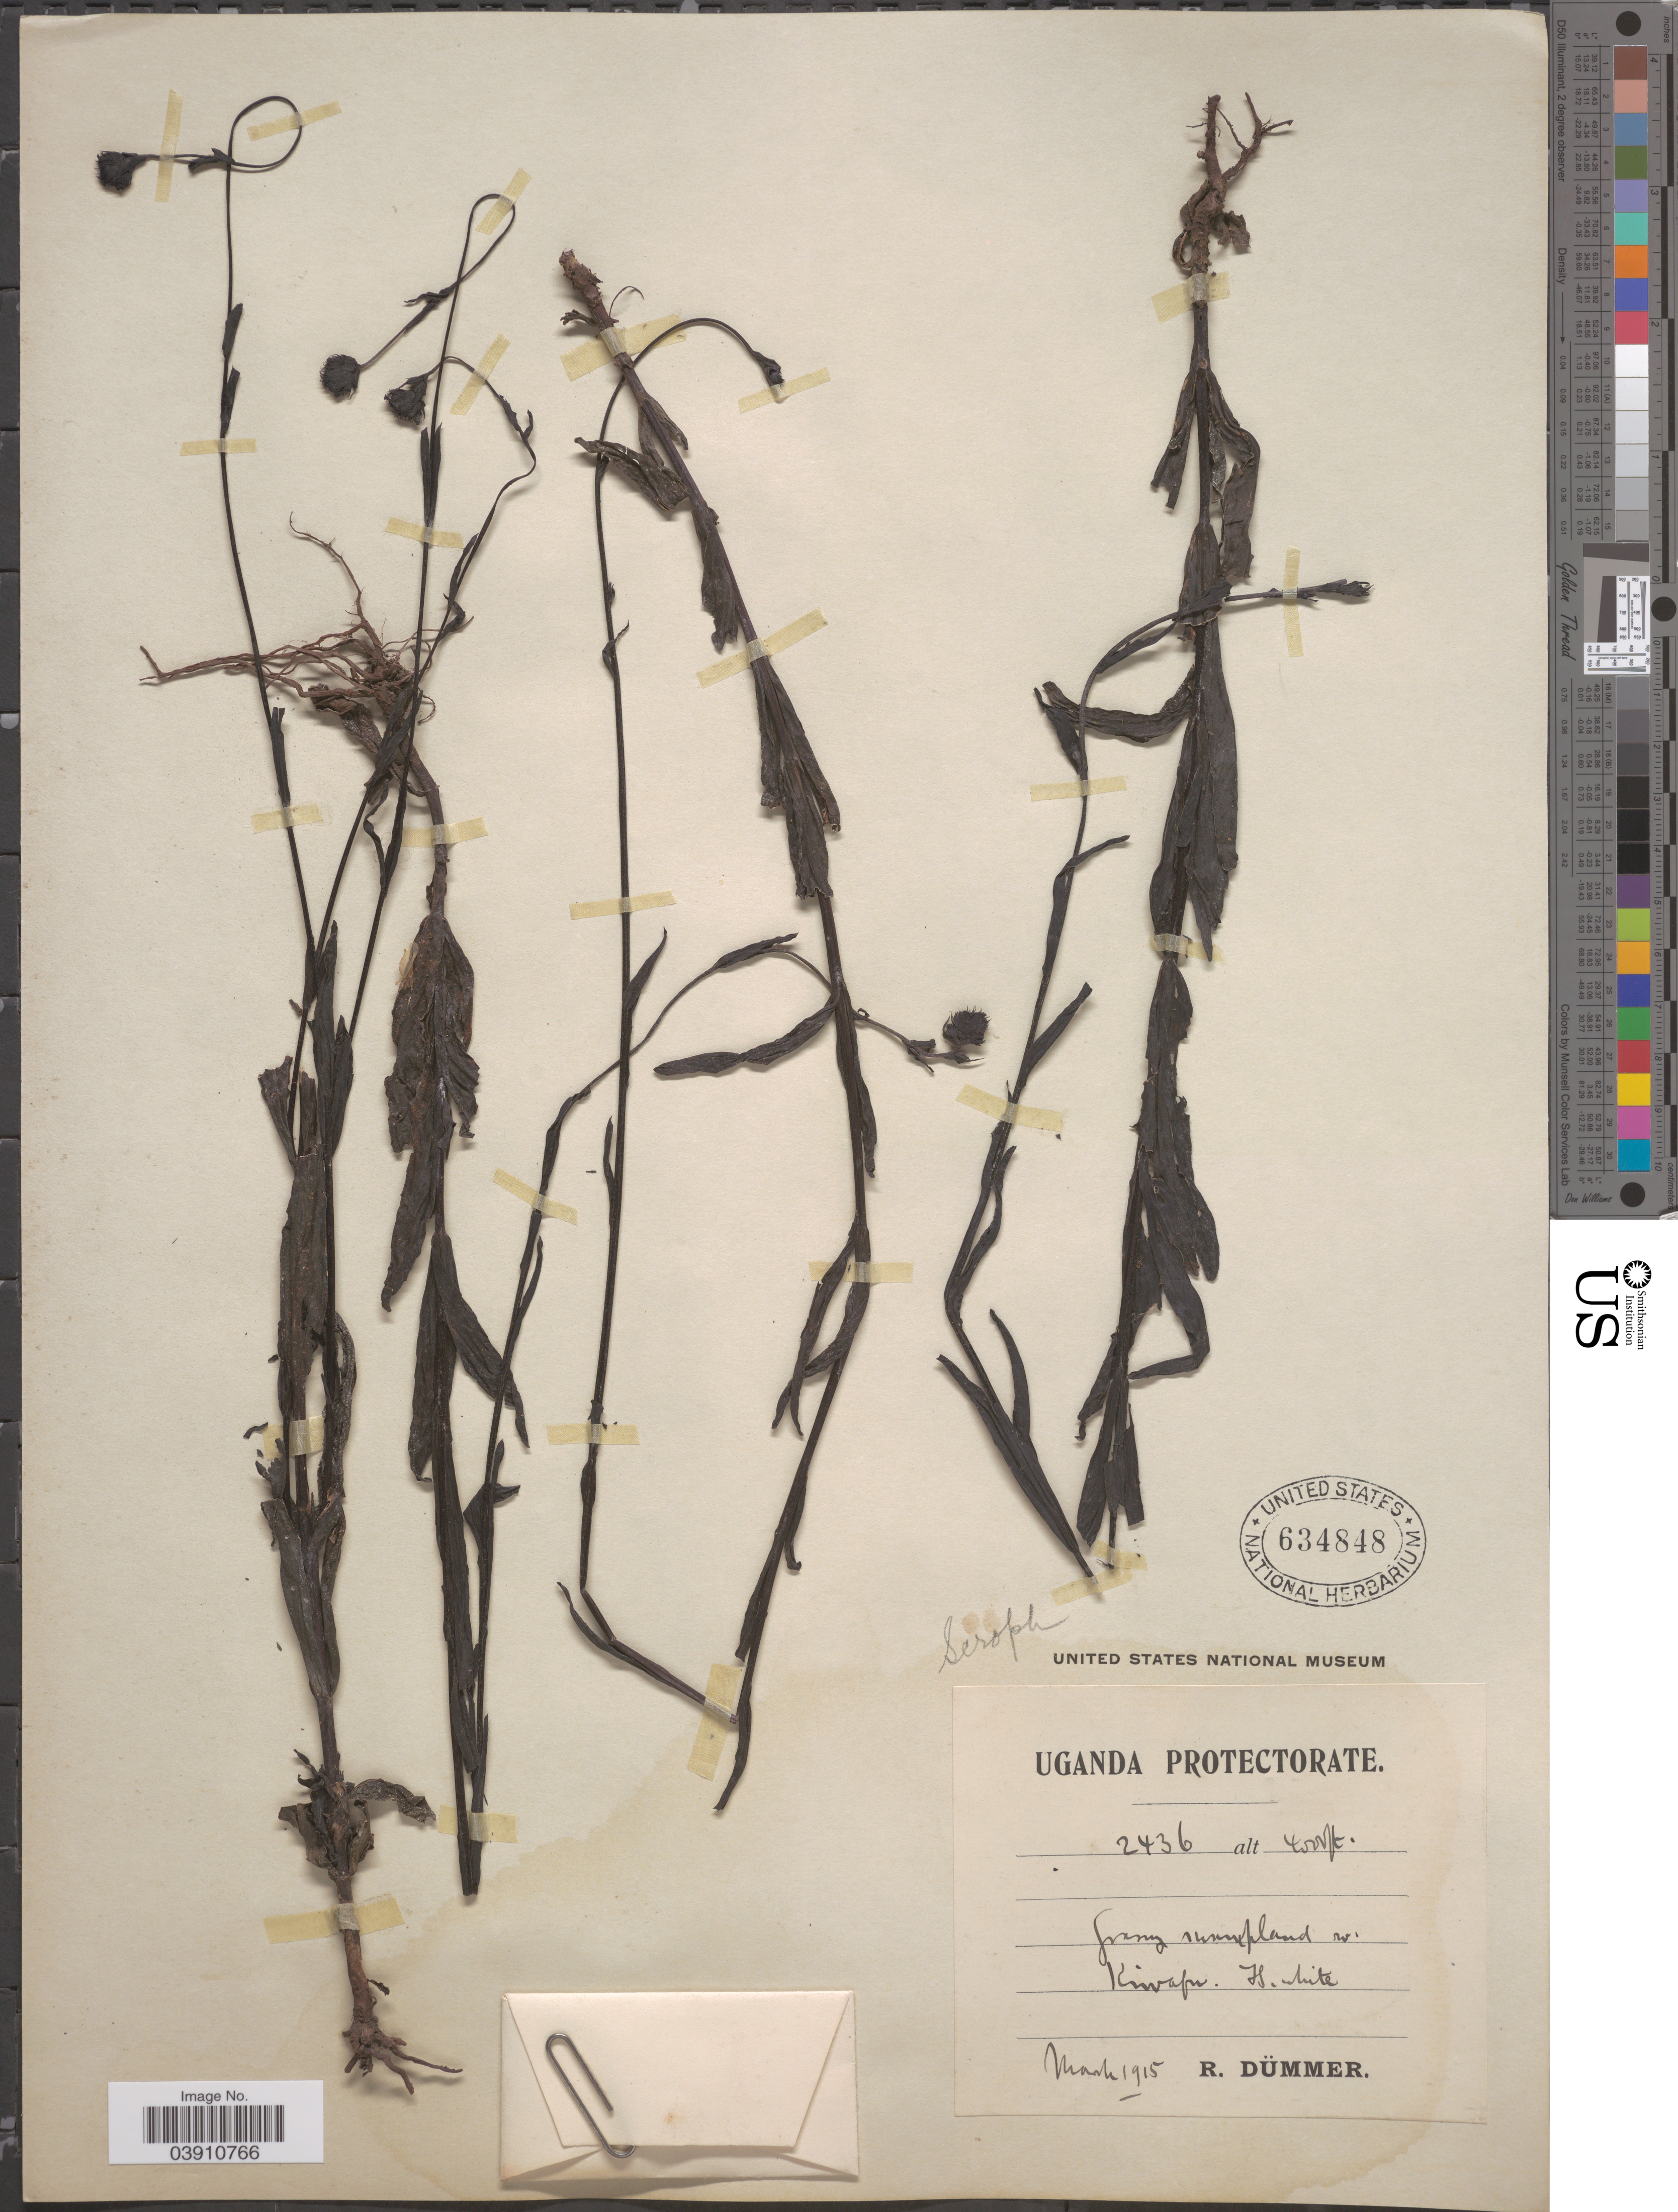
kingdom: Plantae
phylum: Tracheophyta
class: Magnoliopsida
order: Lamiales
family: Orobanchaceae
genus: Buchnera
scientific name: Buchnera sp.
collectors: R. A. Dümmer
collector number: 2436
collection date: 1915-03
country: Uganda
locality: Uganda Protectorate. Kiwafu.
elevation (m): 1219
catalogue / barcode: US 634848